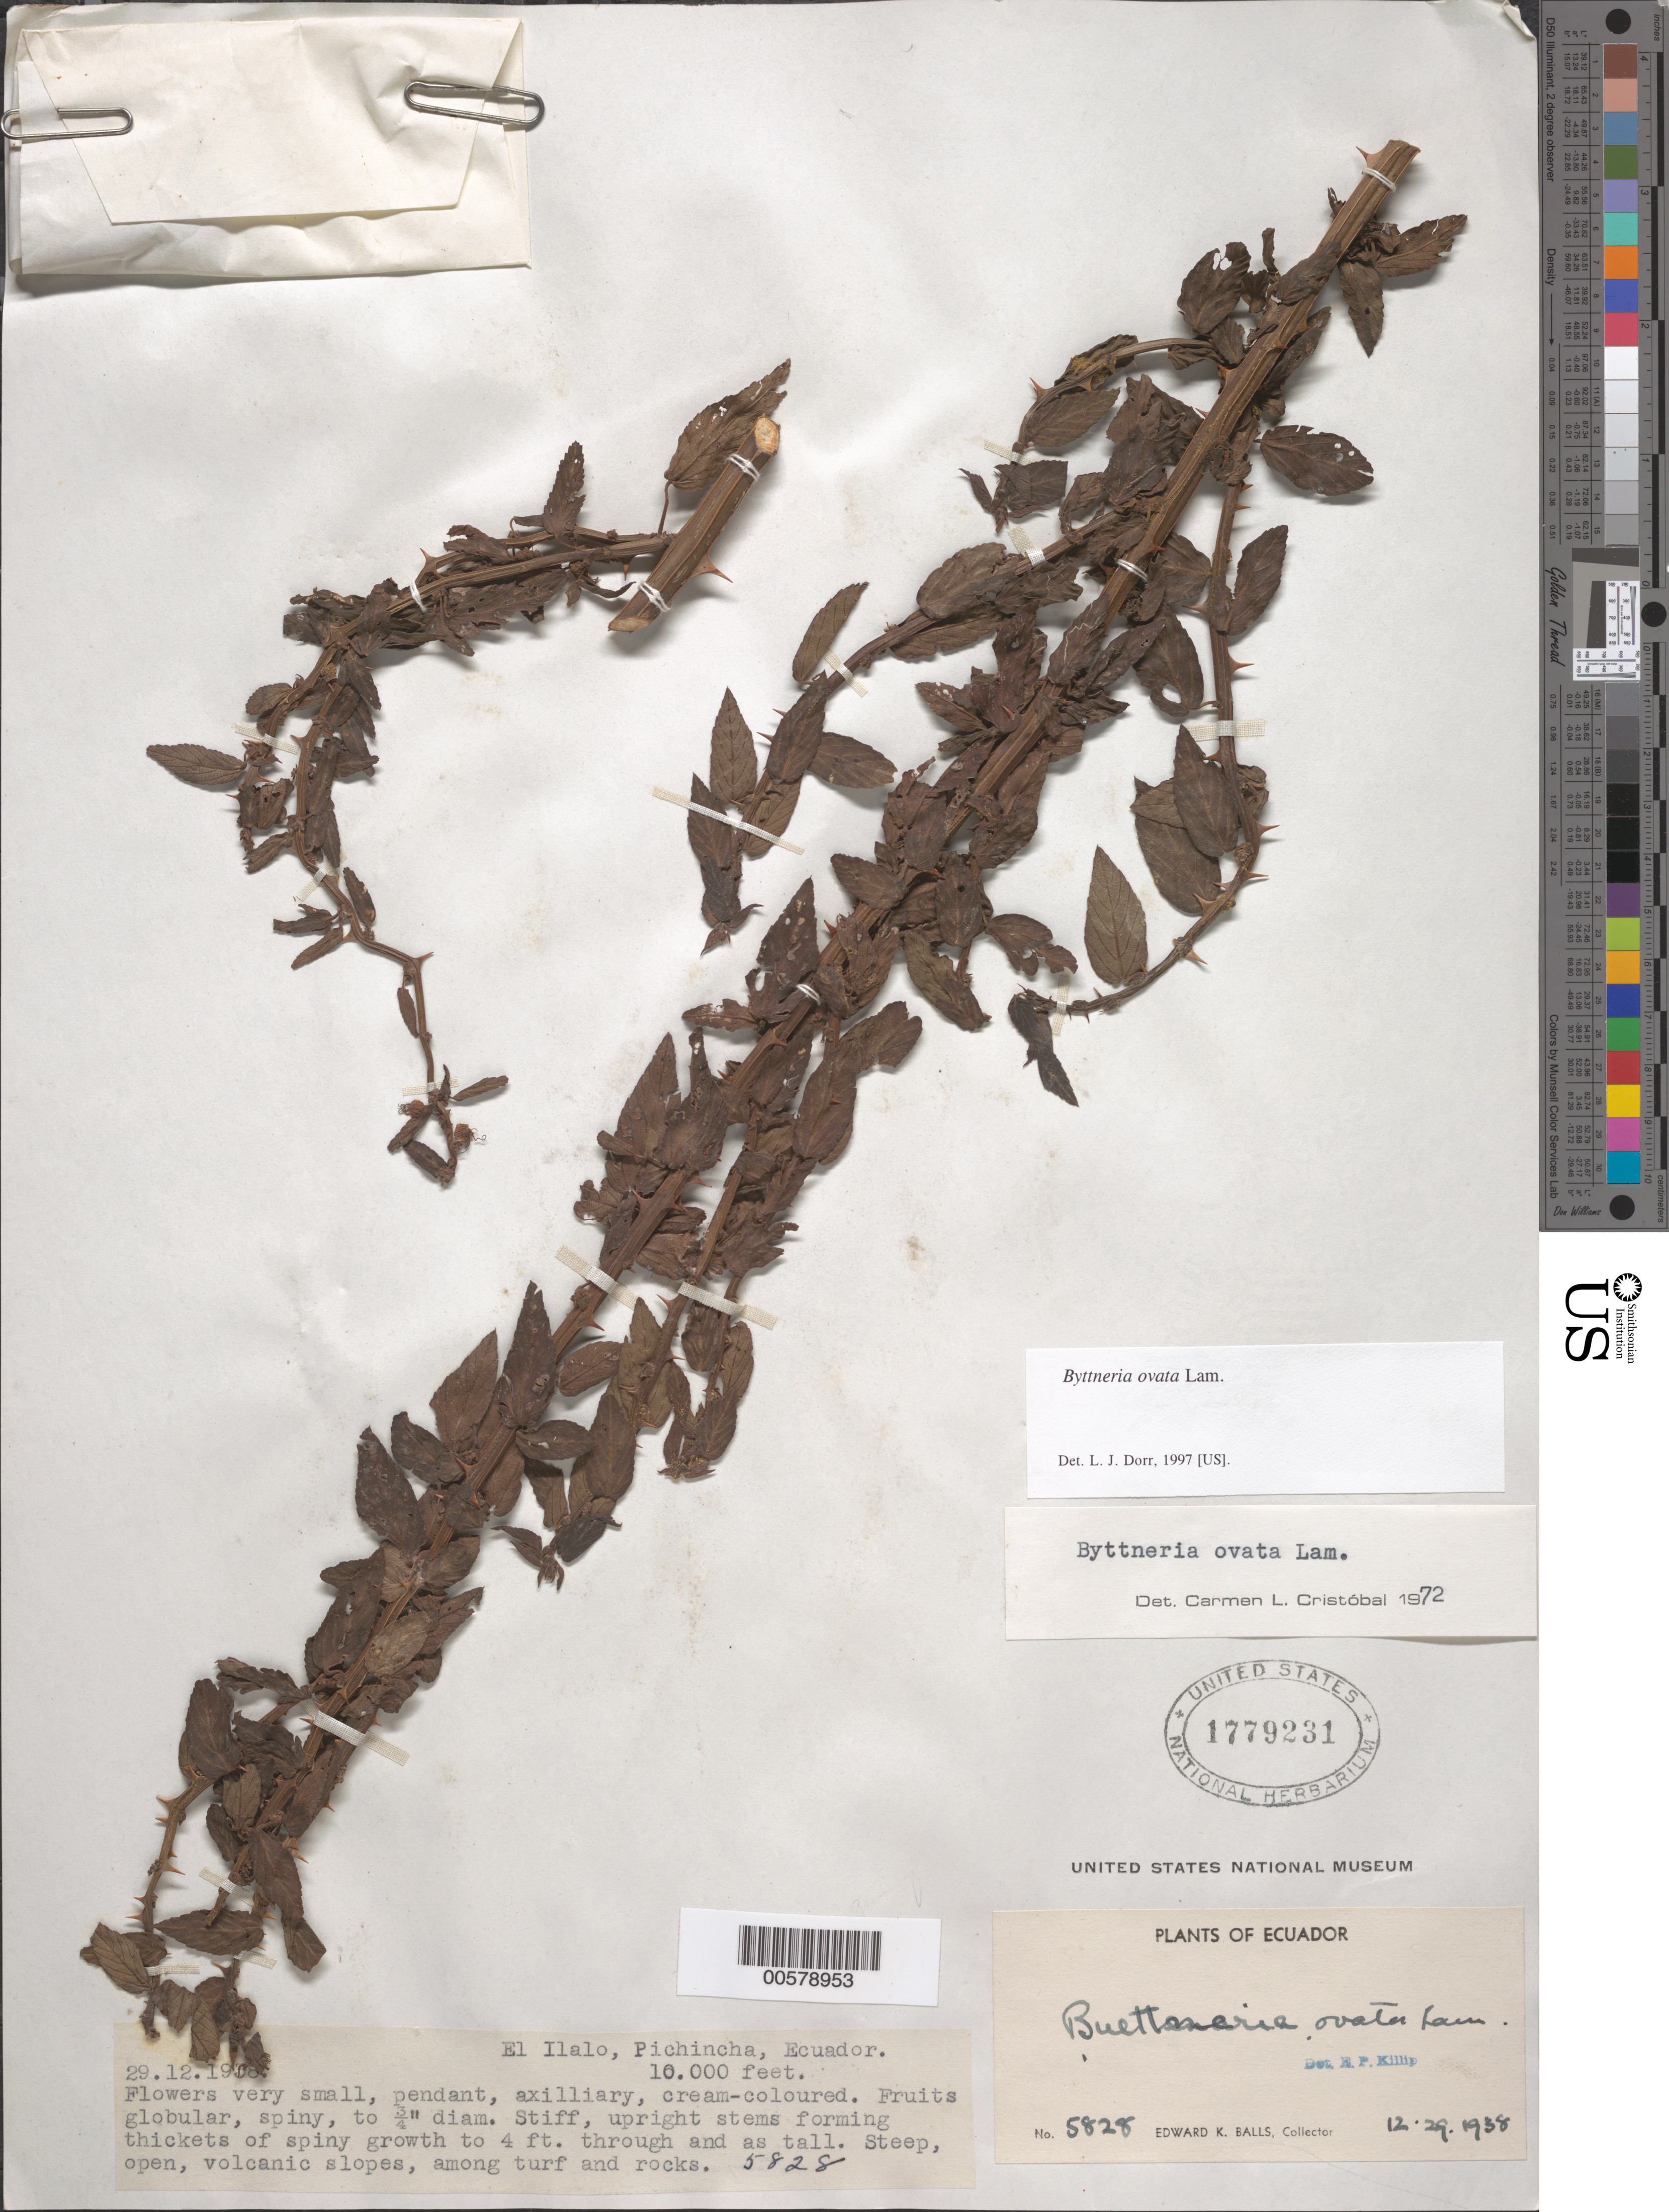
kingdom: Plantae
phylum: Tracheophyta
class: Magnoliopsida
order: Malvales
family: Malvaceae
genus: Byttneria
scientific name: Byttneria ovata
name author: Lam.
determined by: Cristóbal, C. L.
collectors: E. K. Balls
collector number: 5828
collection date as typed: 29 Dec 1938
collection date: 1938-12-29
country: Ecuador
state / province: Pichincha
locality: El Ilalo [sic]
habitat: Steep open volcanic slopes, among turf and rocks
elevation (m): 3048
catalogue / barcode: US 1779231